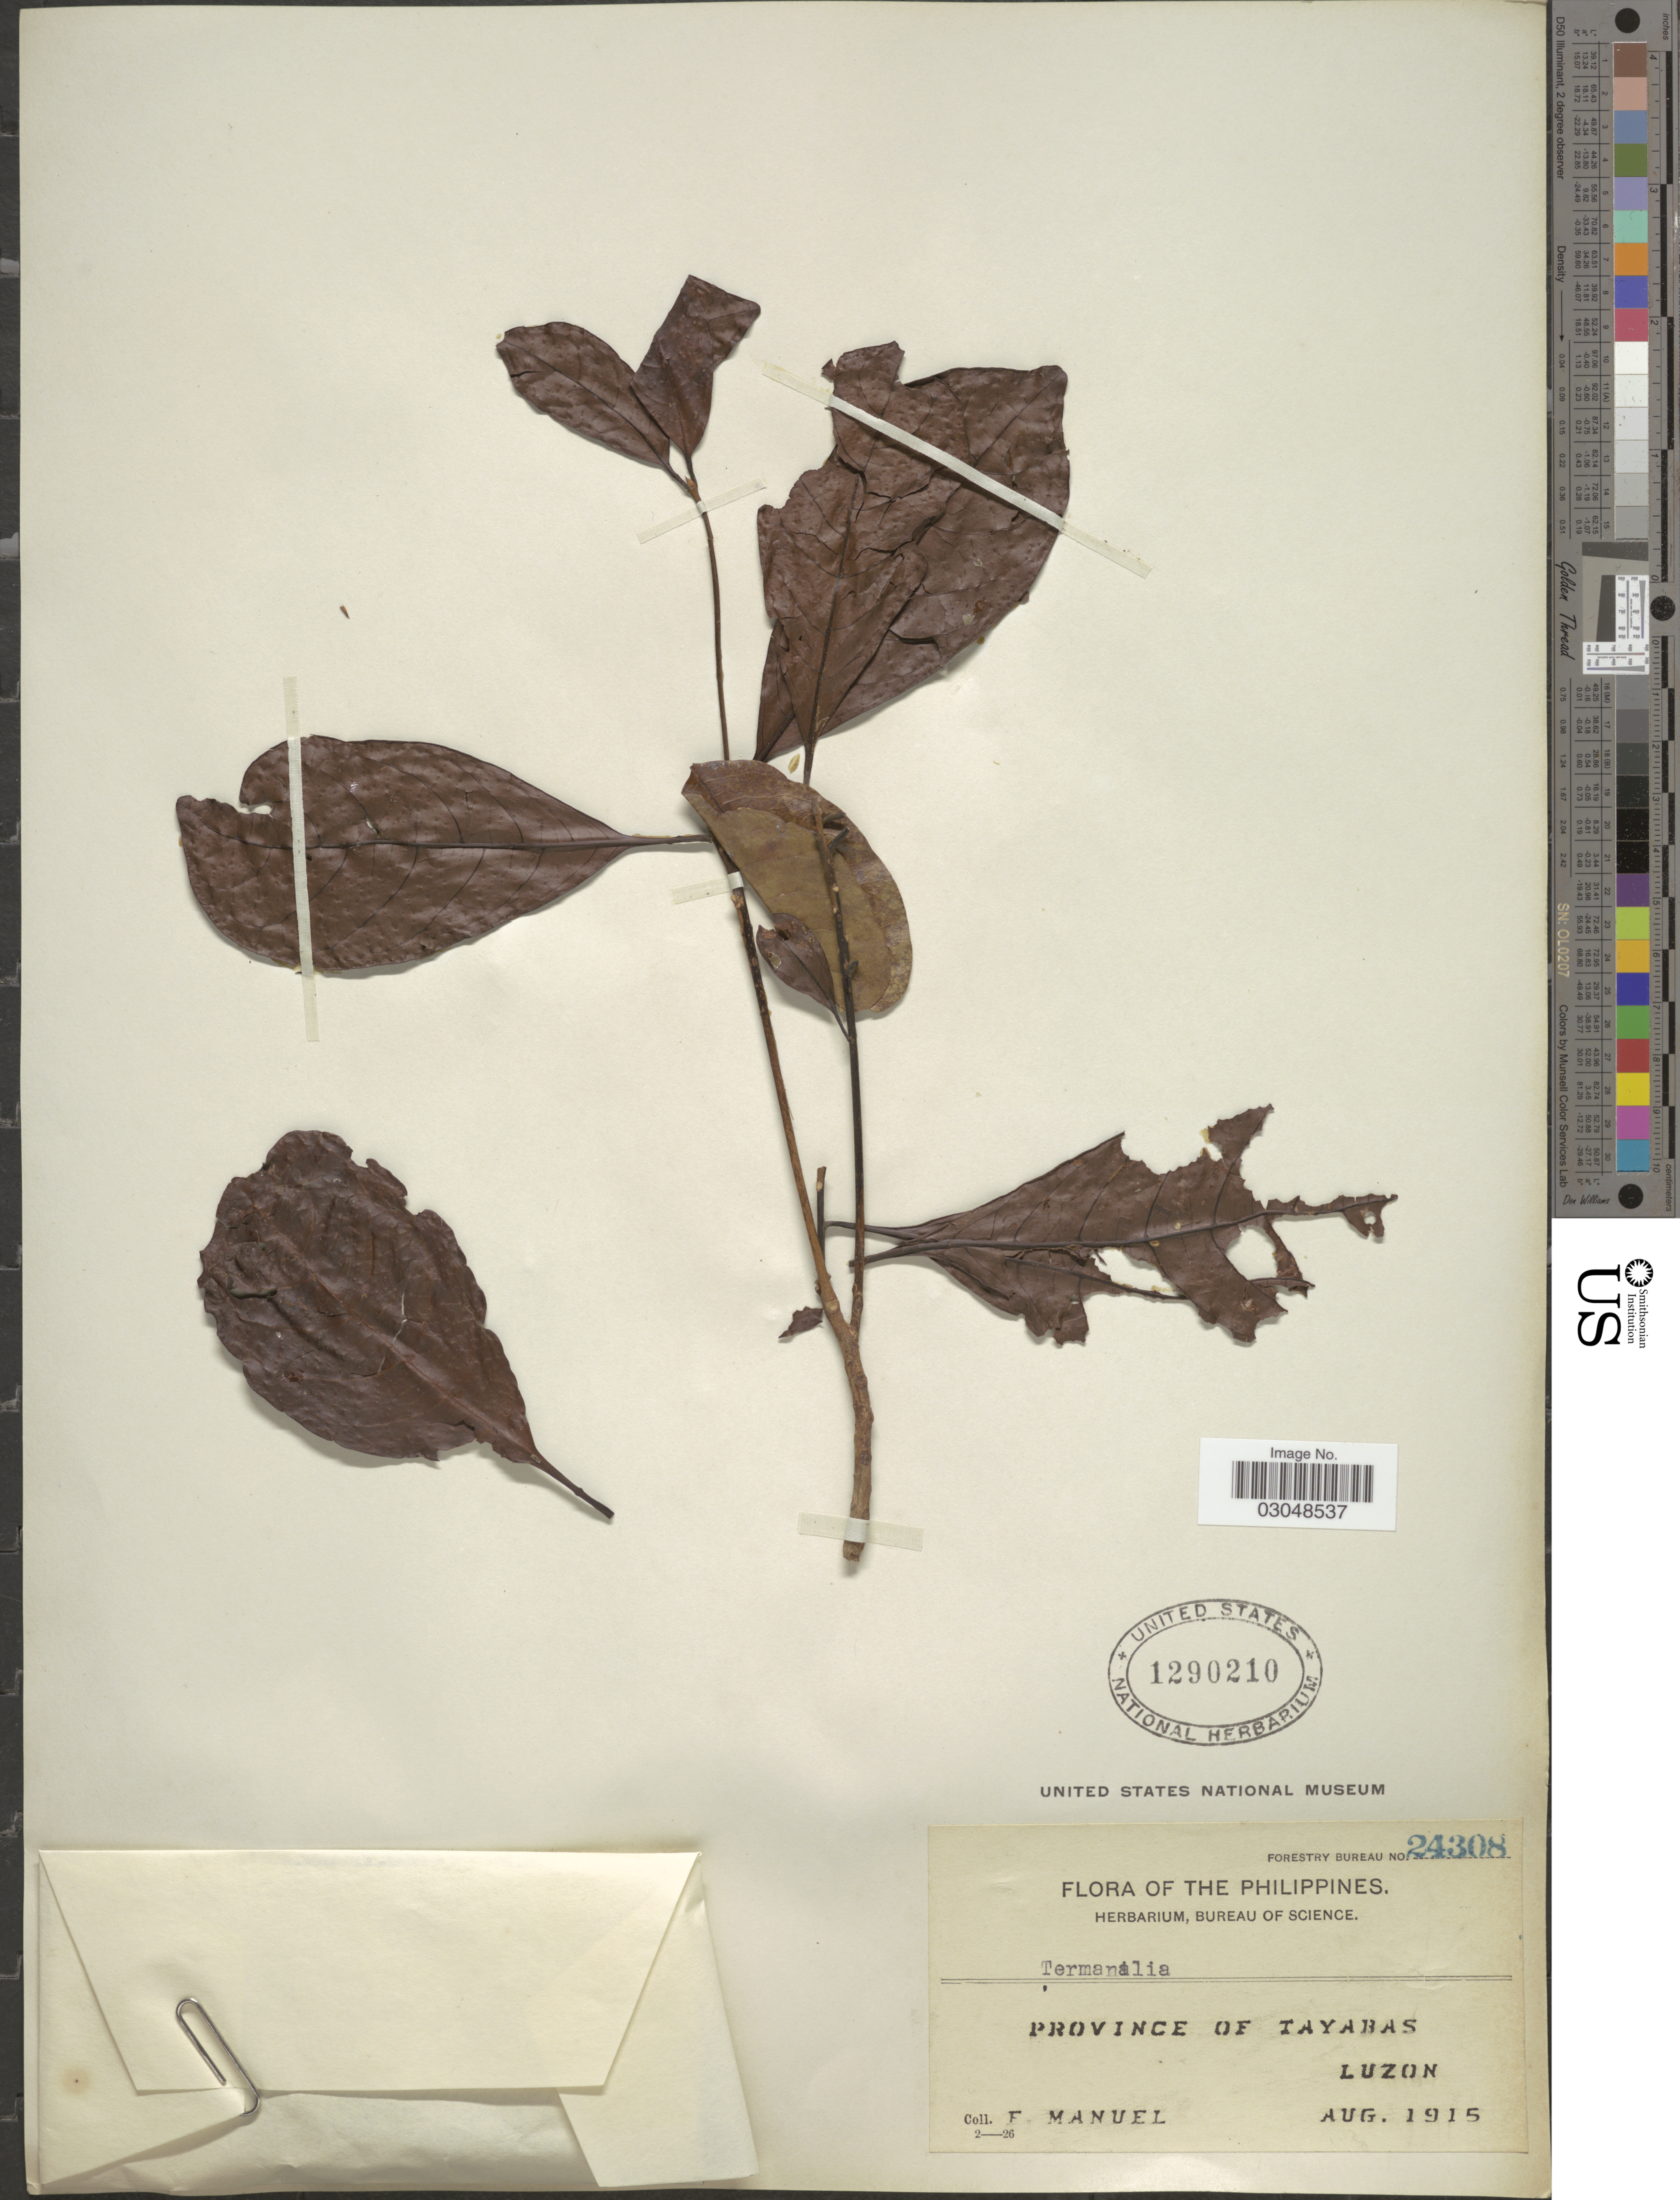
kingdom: Plantae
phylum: Tracheophyta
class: Magnoliopsida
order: Myrtales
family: Combretaceae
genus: Terminalia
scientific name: Terminalia nitens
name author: J. Presl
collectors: F. Manuel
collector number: Forestry Bureau 24308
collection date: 1915-08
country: Philippines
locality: Province of Tayabas, Luzon.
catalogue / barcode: US 1290210